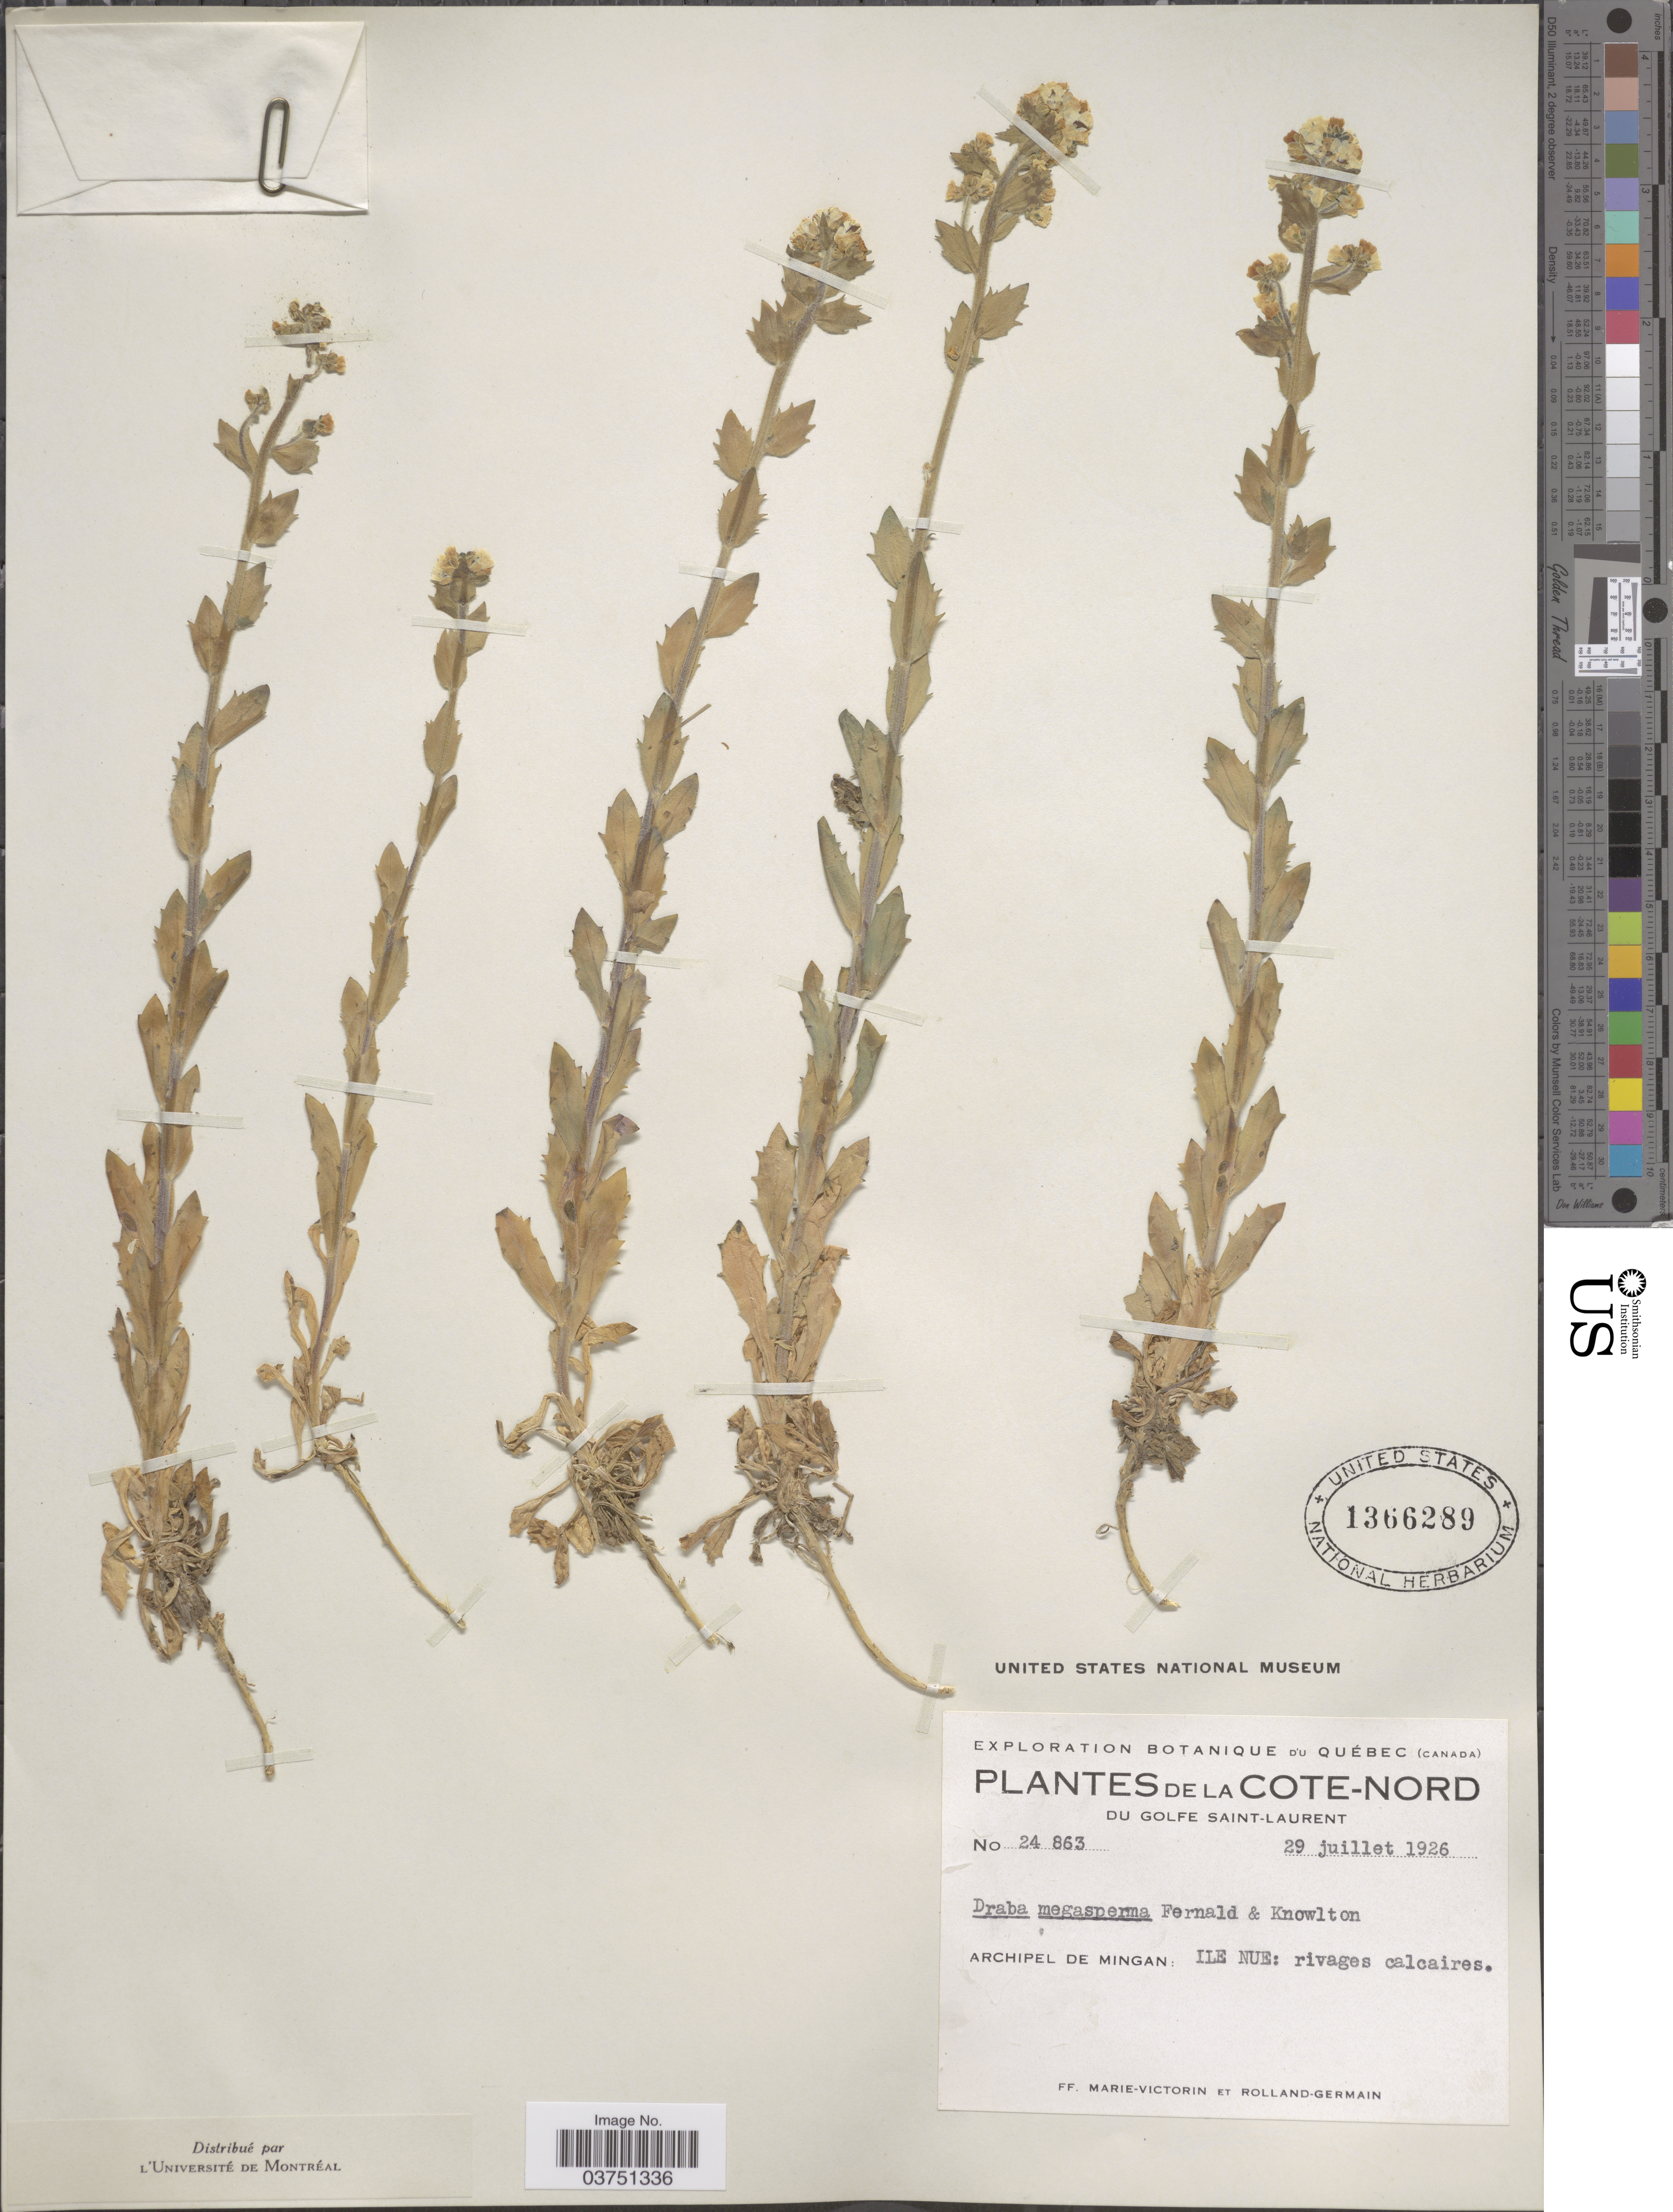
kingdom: Plantae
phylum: Tracheophyta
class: Magnoliopsida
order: Brassicales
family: Brassicaceae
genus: Draba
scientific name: Draba glabella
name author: Pursh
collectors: F. Marie-Victorin & Rolland-Germain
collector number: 24863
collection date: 1926-07-29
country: Canada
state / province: Quebec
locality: La Corte-Nord du Golfe Saint-Laurent. Archipel De Mingan: Ile Nue.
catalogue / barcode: US 1366289